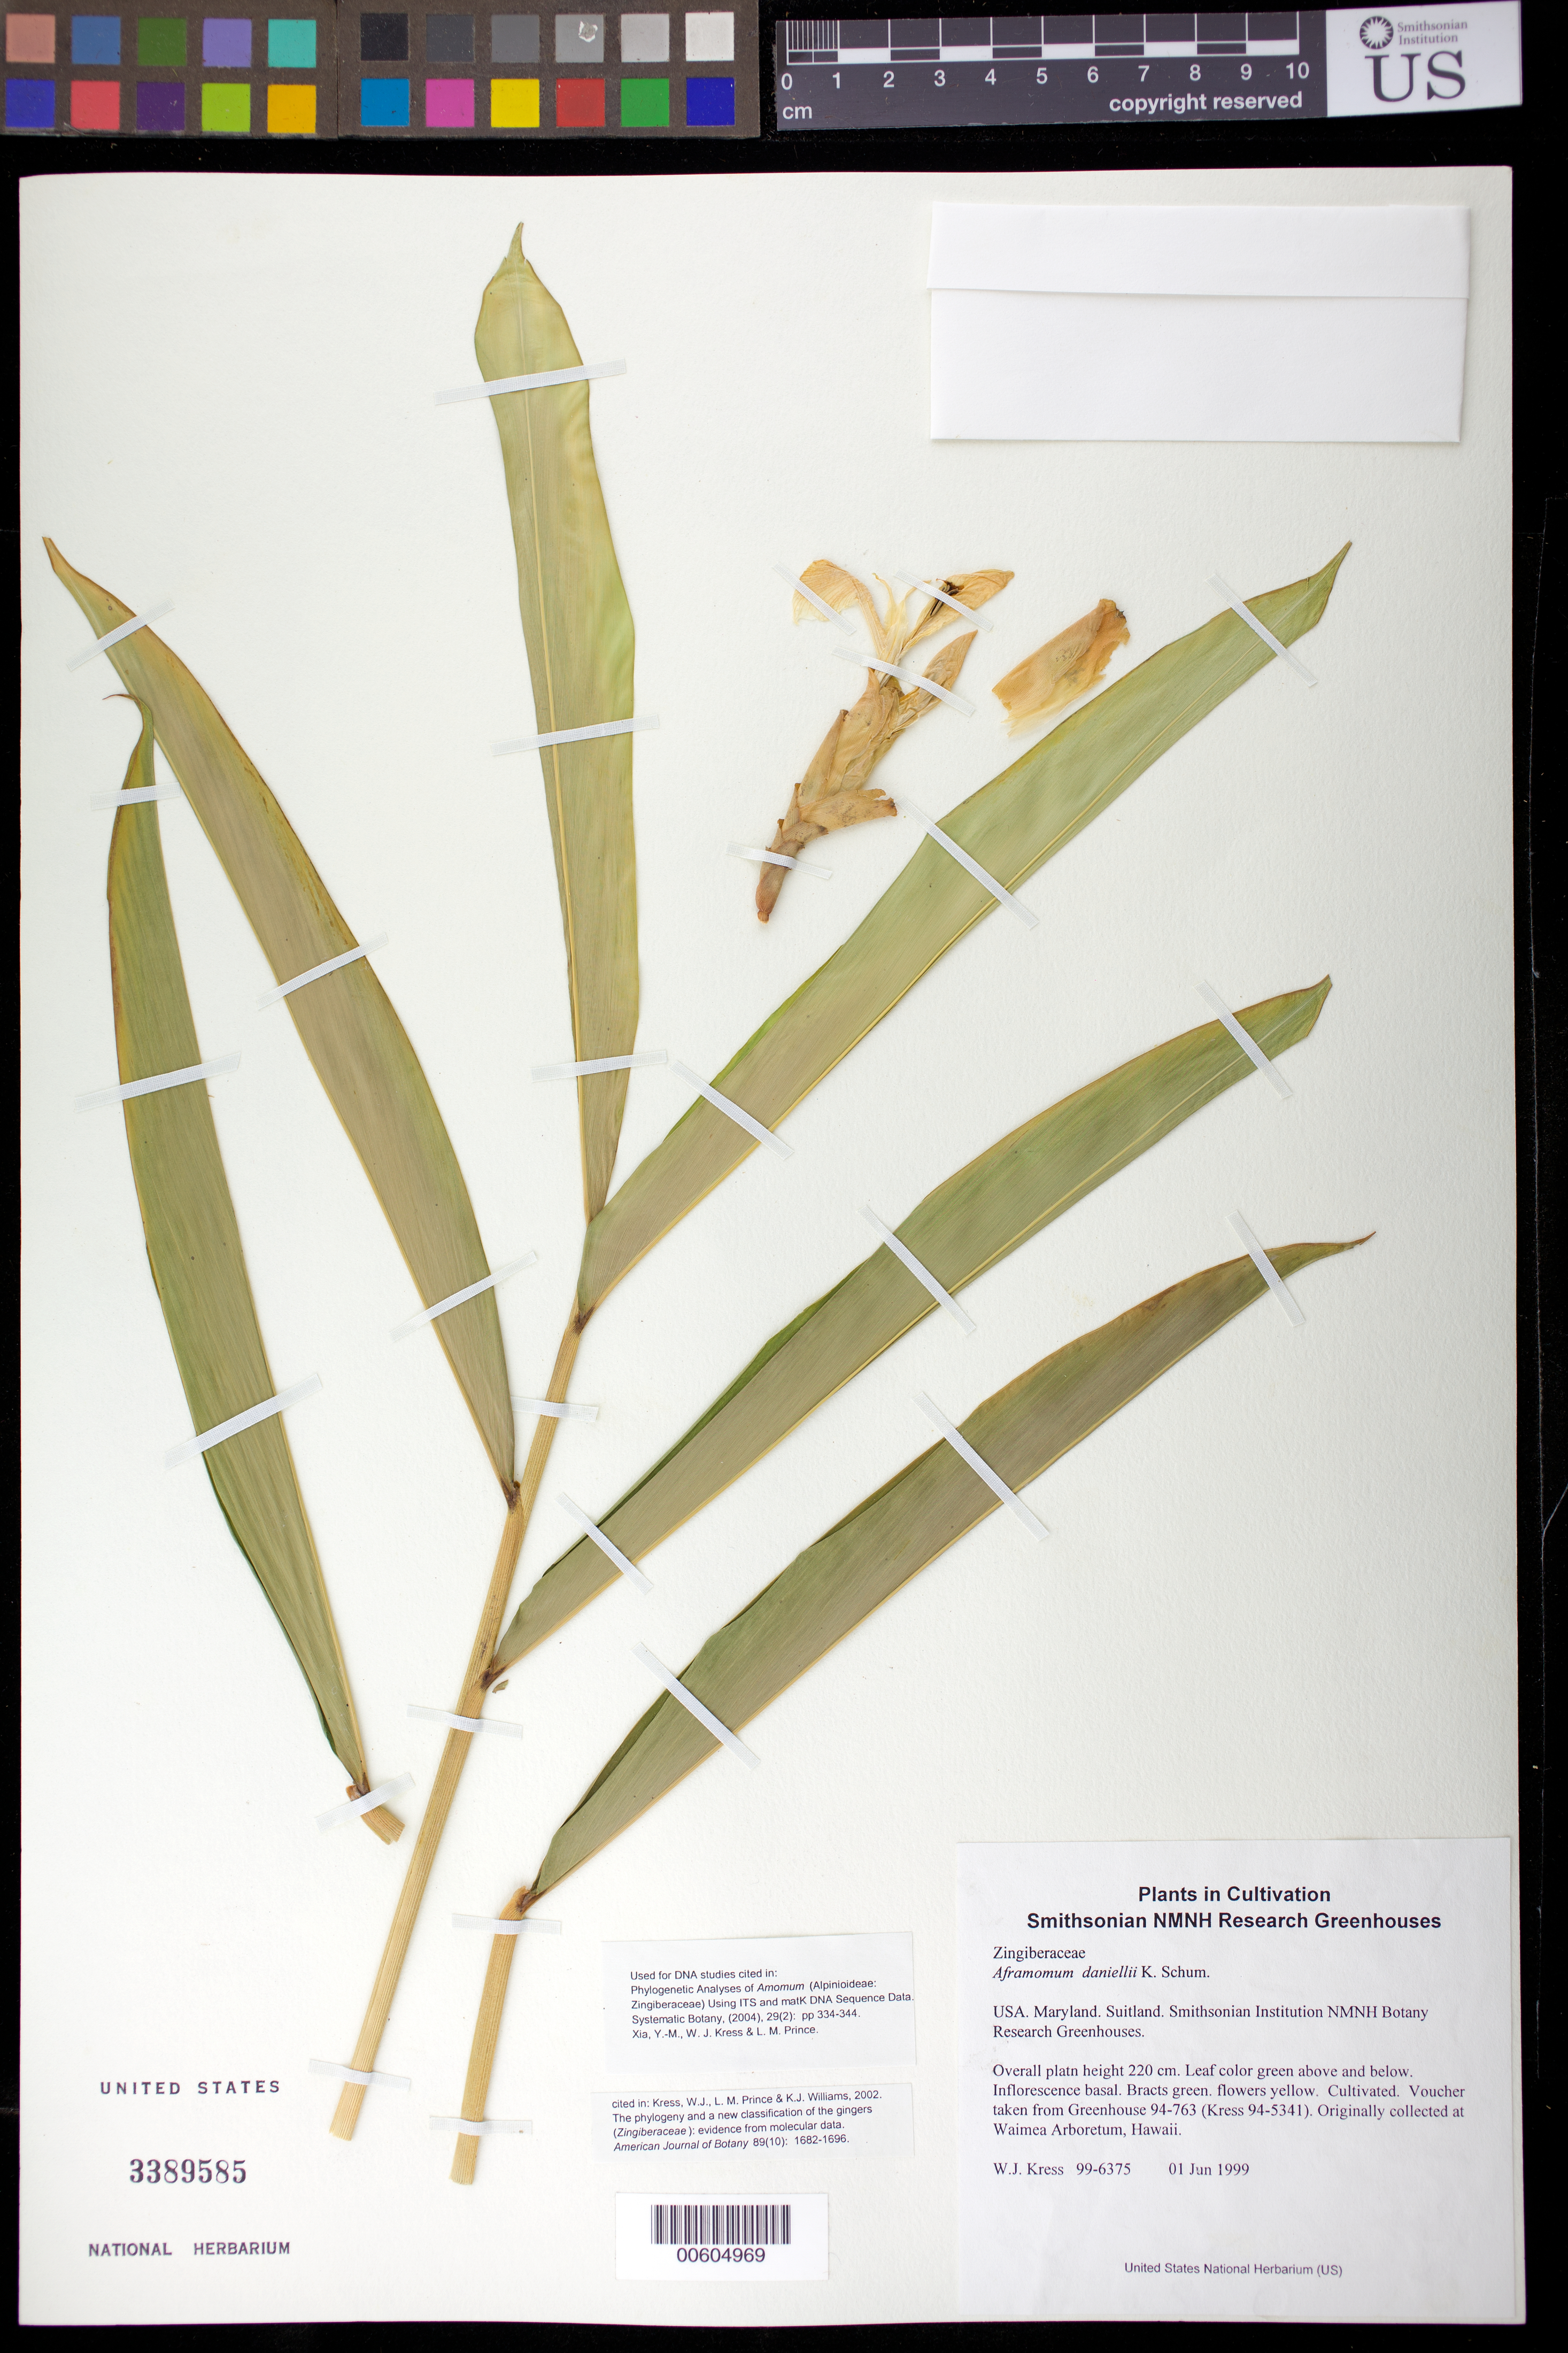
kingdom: Plantae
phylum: Tracheophyta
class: Liliopsida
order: Zingiberales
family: Zingiberaceae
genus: Aframomum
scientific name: Aframomum daniellii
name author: (Hook. f.) K. Schum.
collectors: W. J. Kress & M. Bordelon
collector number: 99-6375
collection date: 1999-06-01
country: United States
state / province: Maryland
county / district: Prince George's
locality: NMNH Botany Research Greenhouses. Suitland.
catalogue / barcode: US 3389585